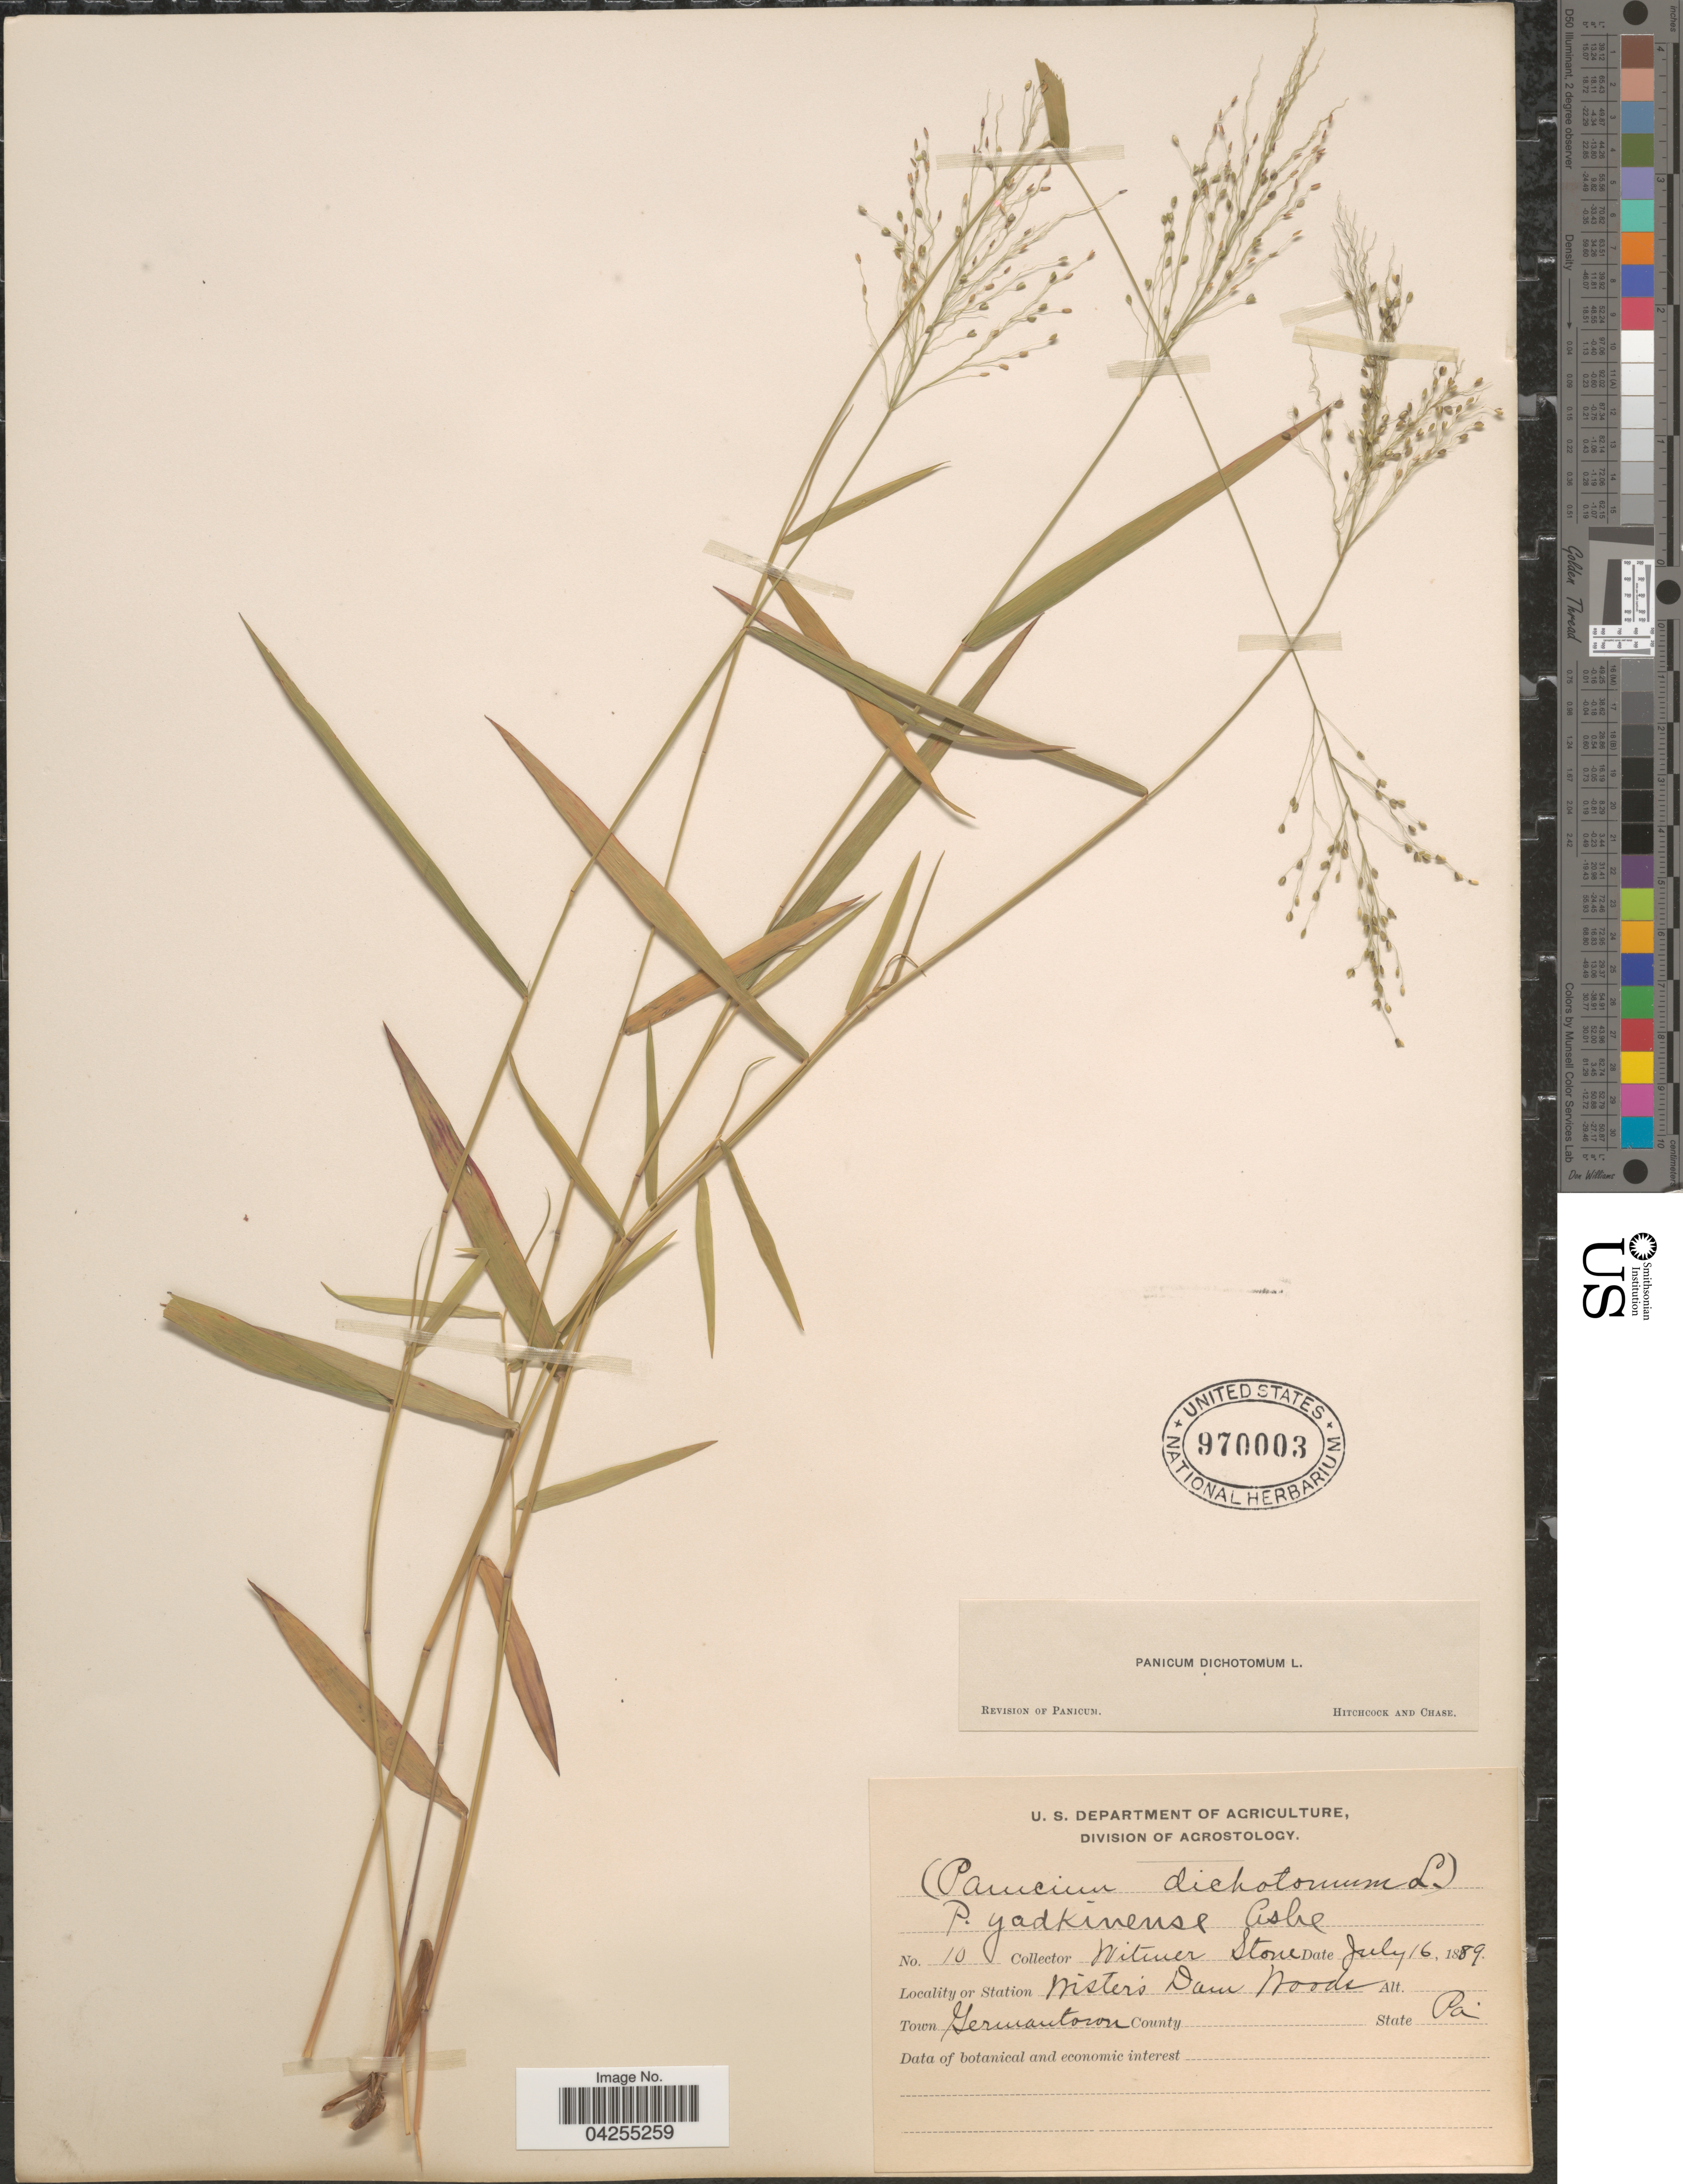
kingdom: Plantae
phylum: Tracheophyta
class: Liliopsida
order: Poales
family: Poaceae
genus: Dichanthelium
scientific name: Dichanthelium dichotomum var. dichotomum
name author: (L.) Gould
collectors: W. Stone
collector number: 10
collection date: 1889-07-16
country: United States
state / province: Pennsylvania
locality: Wister's Dam Woods. Town Germantown.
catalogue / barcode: US 970003